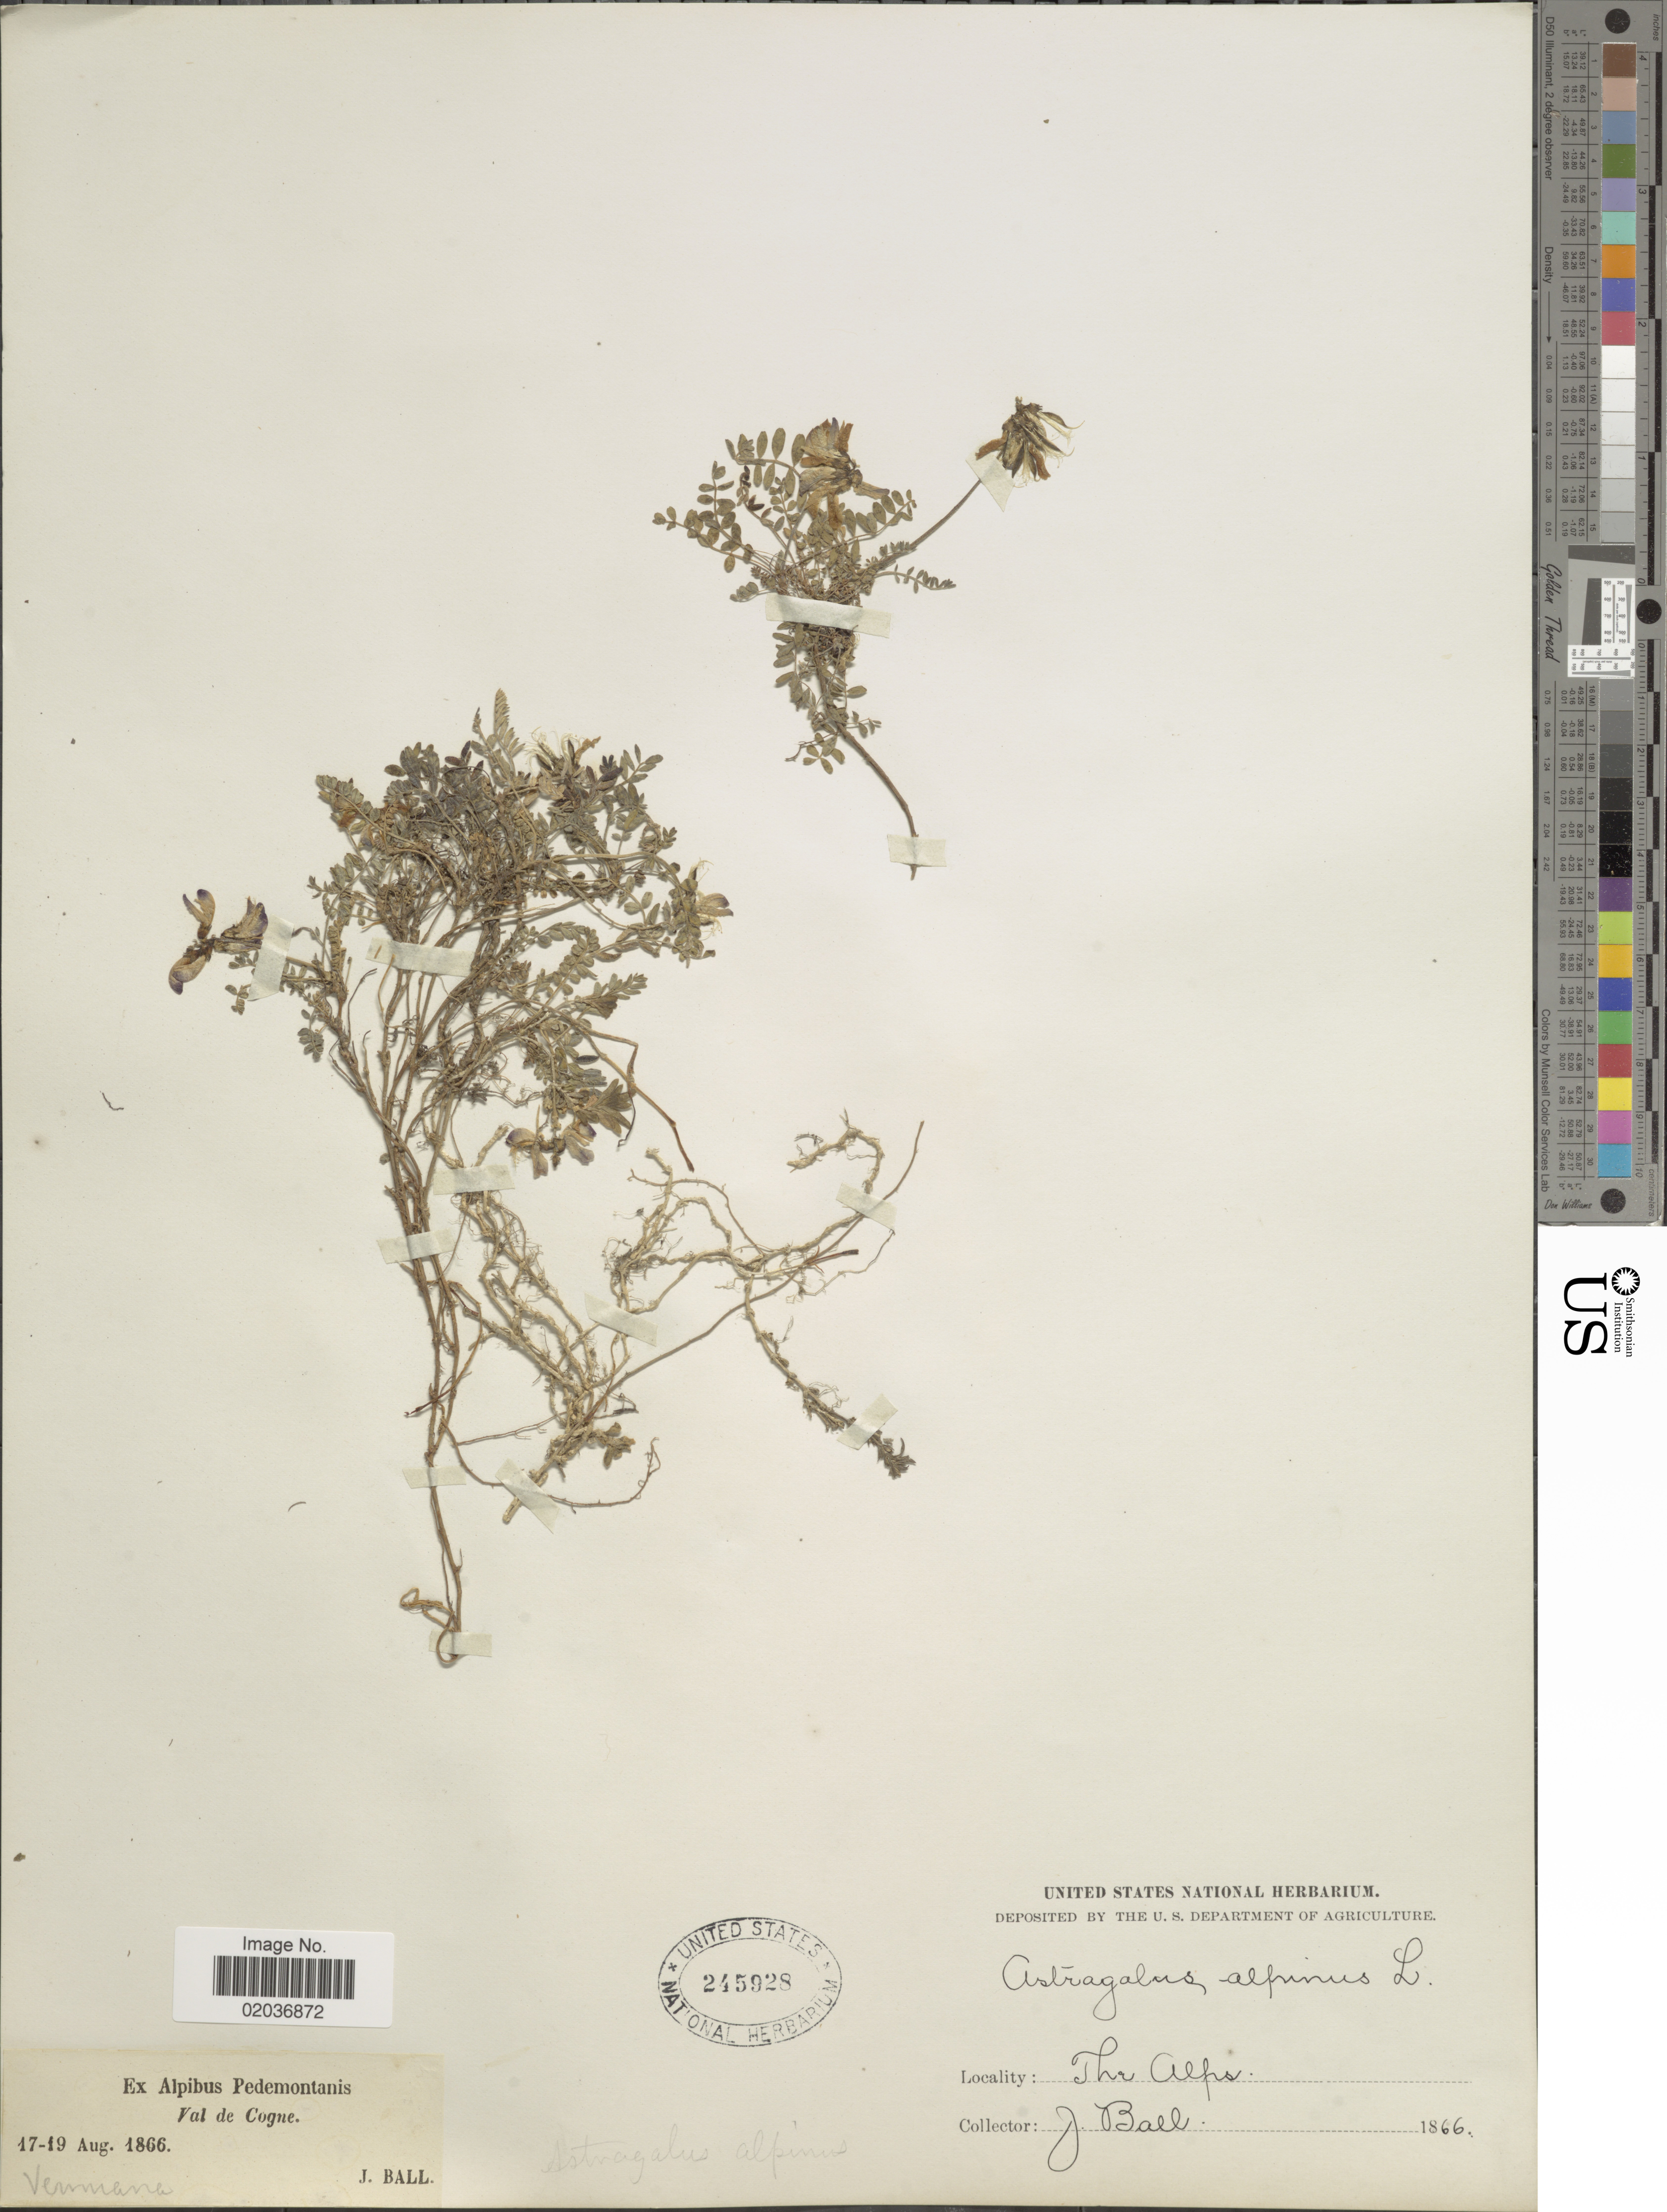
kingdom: Plantae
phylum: Tracheophyta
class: Magnoliopsida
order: Fabales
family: Fabaceae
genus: Astragalus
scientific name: Astragalus alpinus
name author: L.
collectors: J. Ball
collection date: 1866-08-17/1866-08-19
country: Italy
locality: Alpibus Pedemontanis, Val de Cogne, The Alps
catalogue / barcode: US 245928